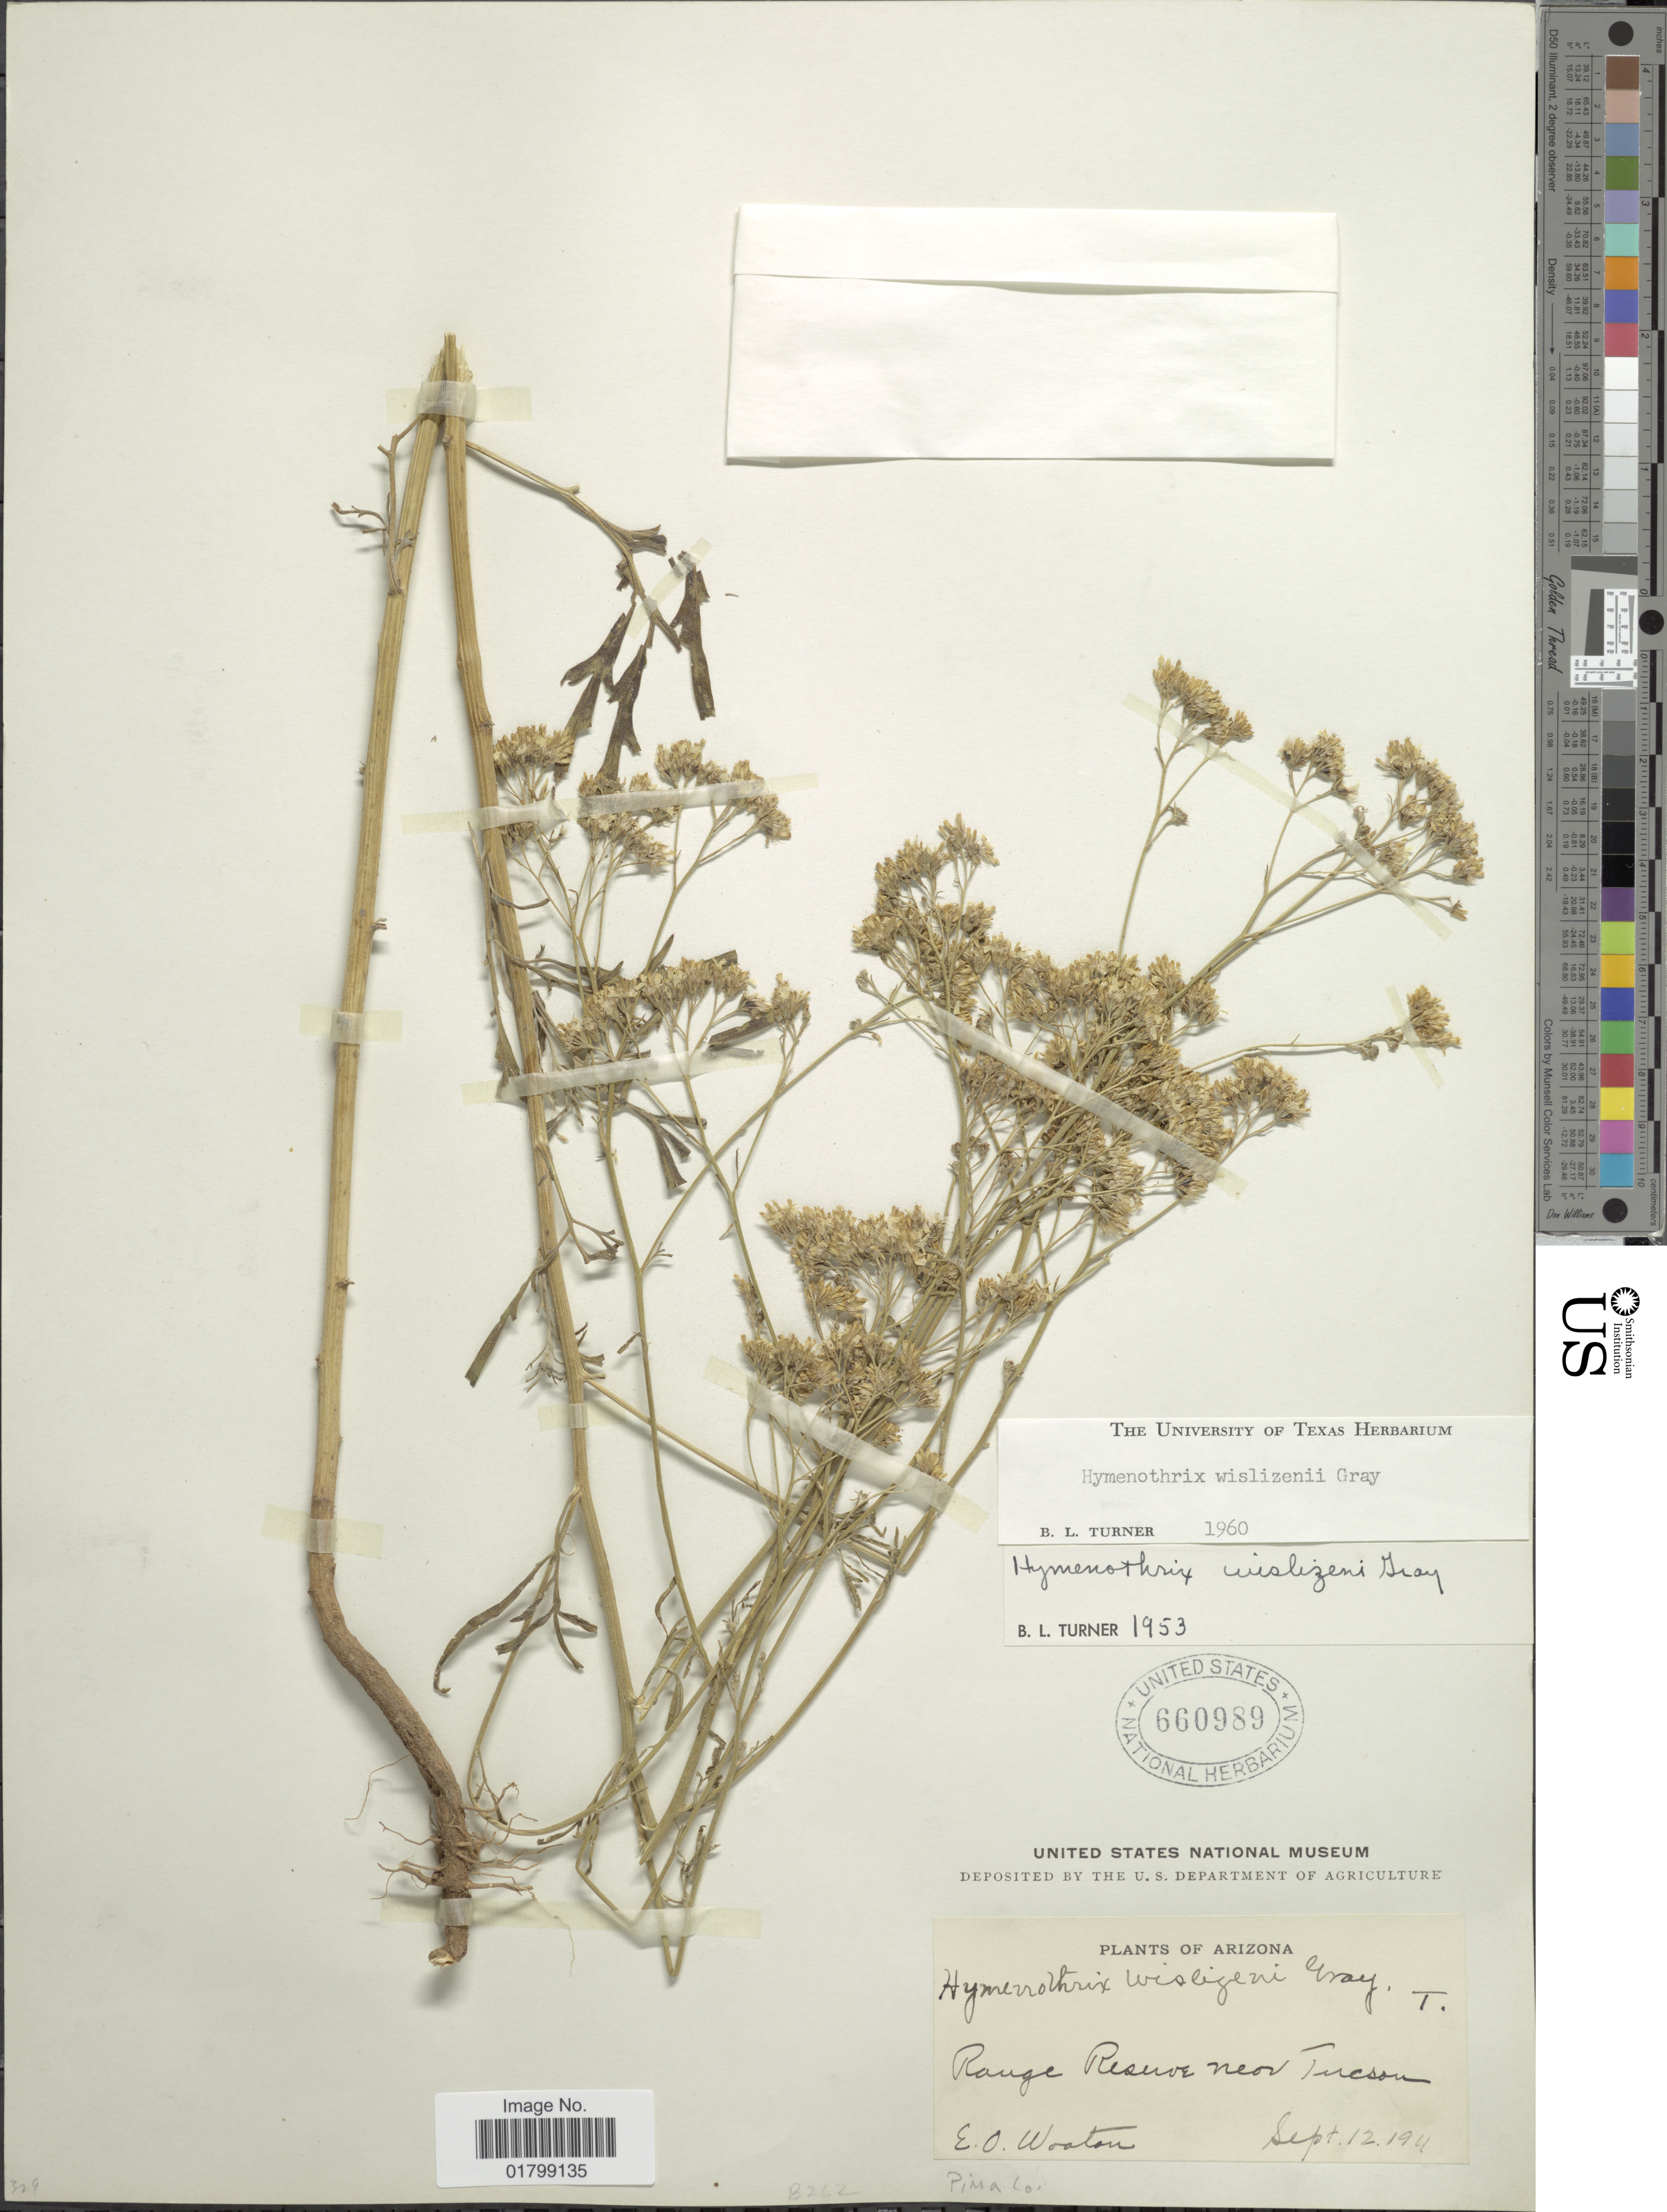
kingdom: Plantae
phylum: Tracheophyta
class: Magnoliopsida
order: Asterales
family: Asteraceae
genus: Hymenothrix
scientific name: Hymenothrix wislizenii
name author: A. Gray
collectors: E. O. Wooton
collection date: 1911-09-12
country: United States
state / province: Arizona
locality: Range Reserve near Tucson, Pima Co.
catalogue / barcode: US 660989